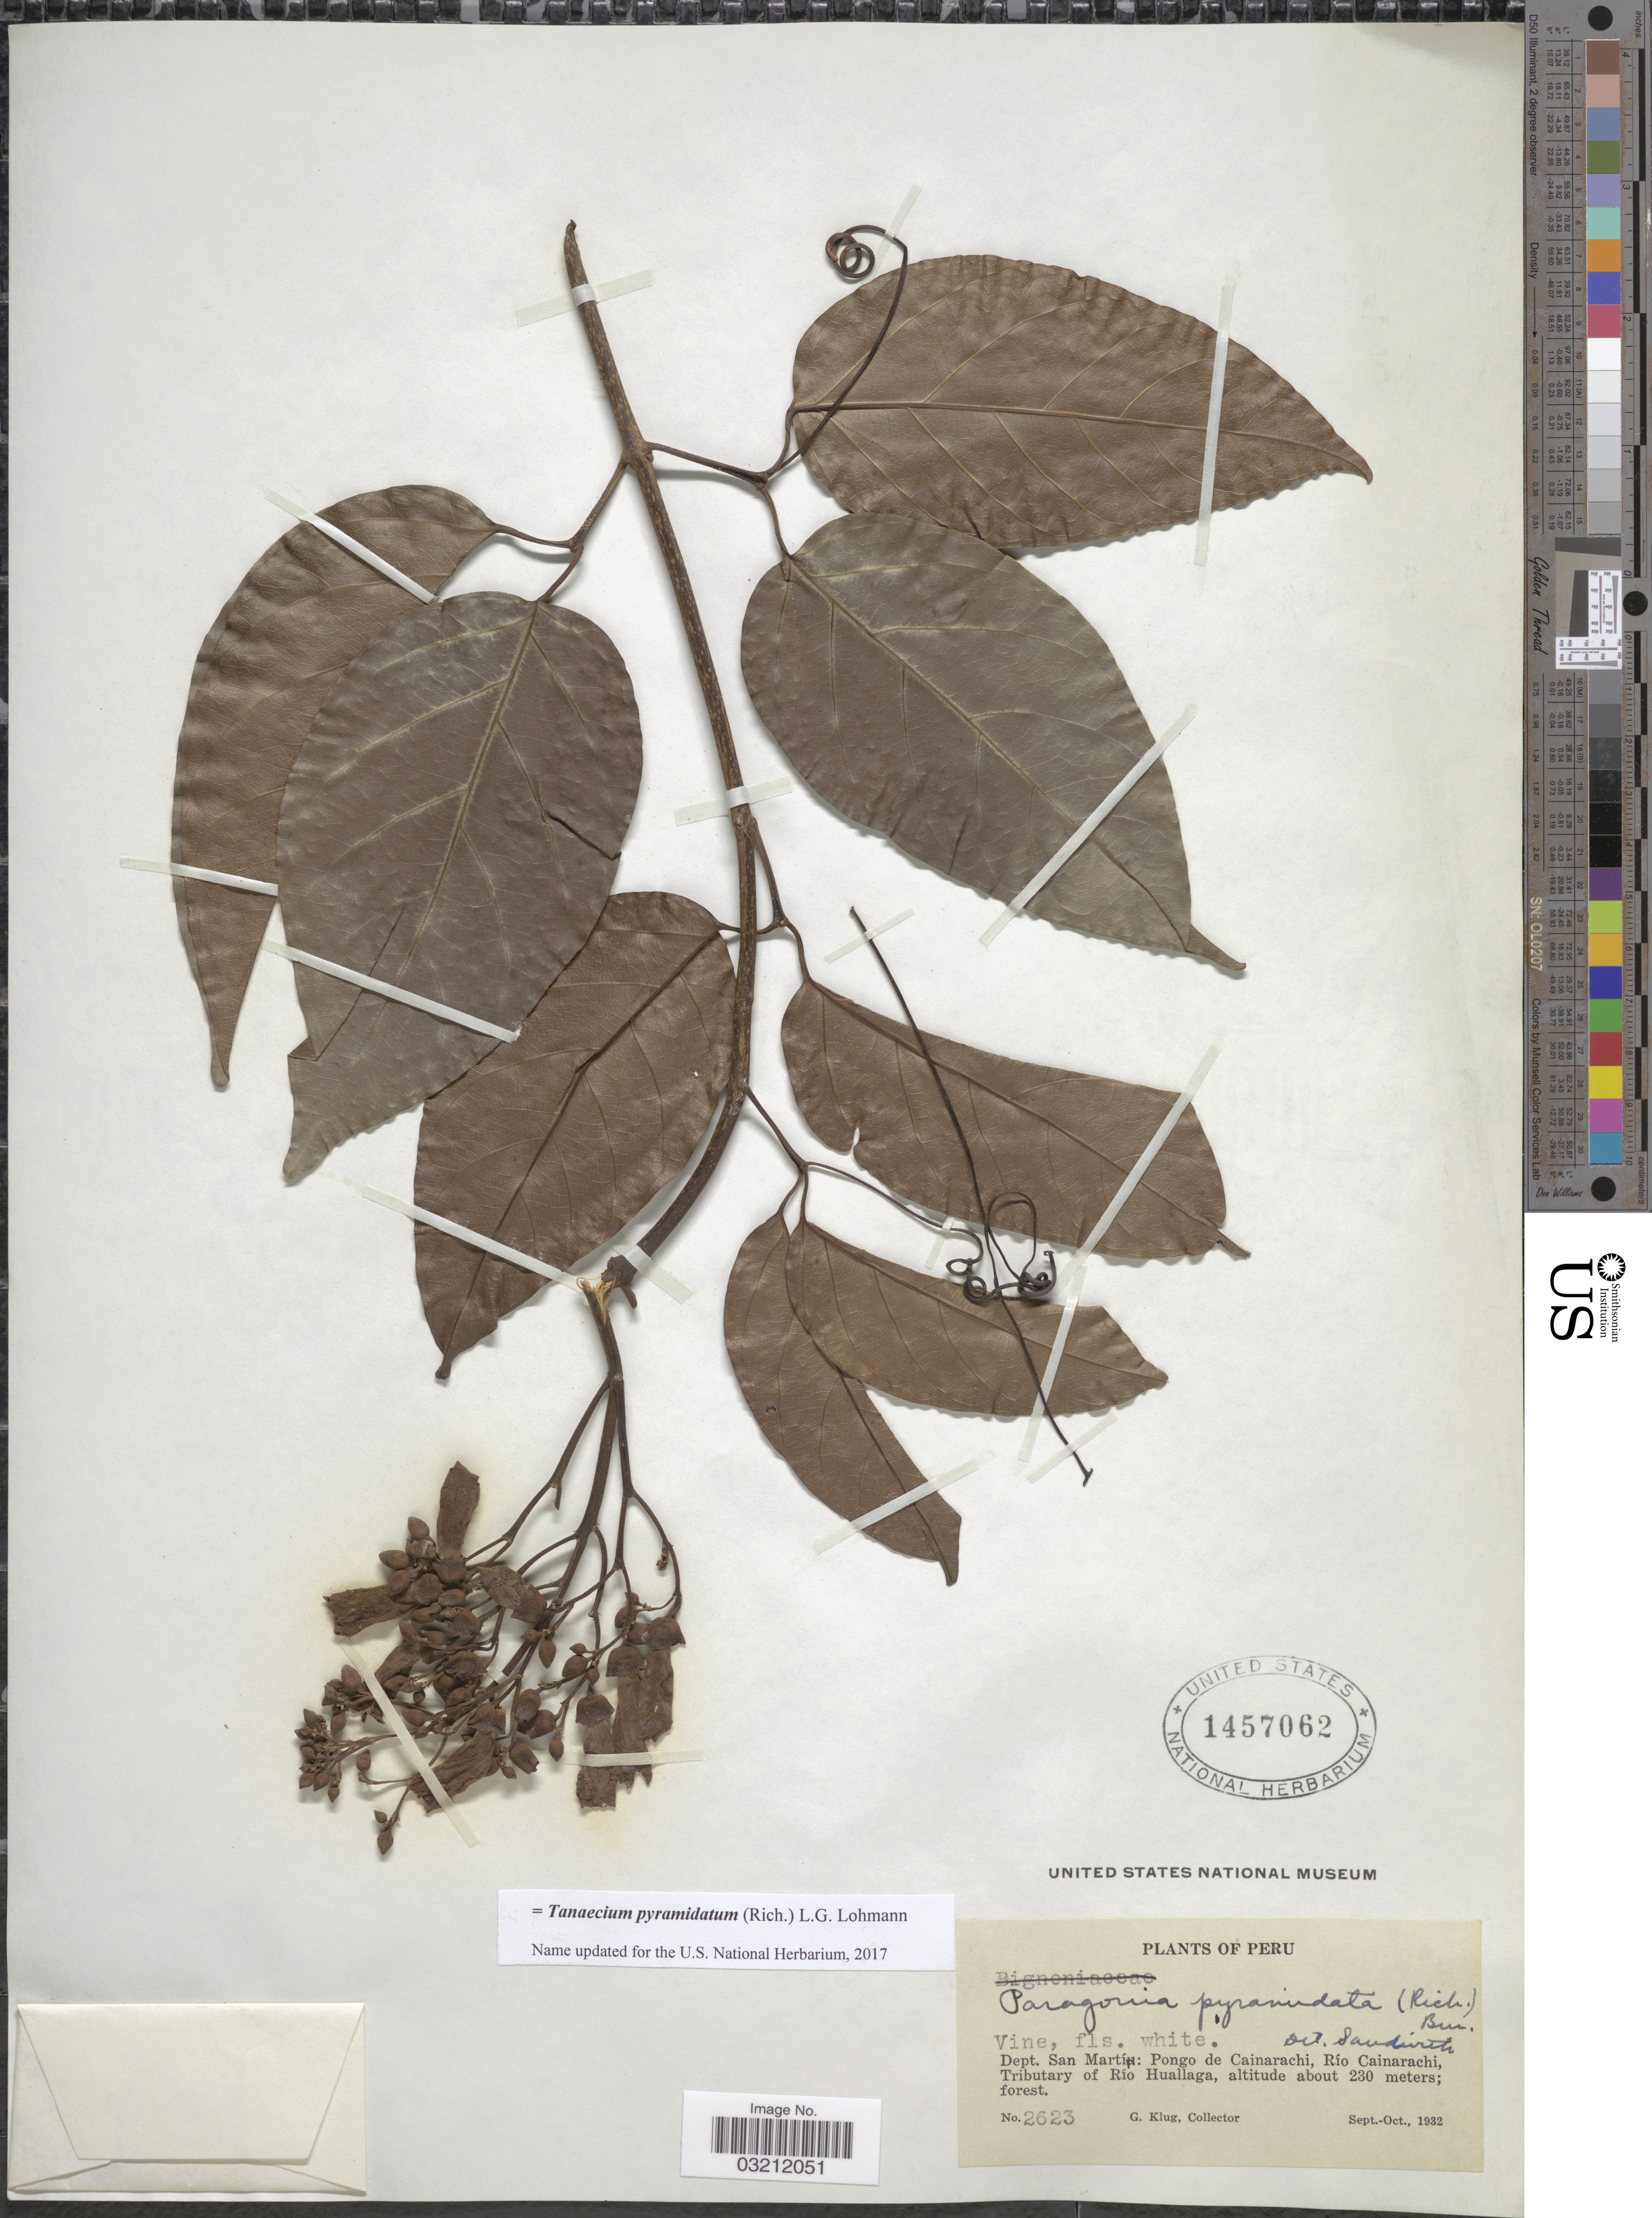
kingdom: Plantae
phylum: Tracheophyta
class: Magnoliopsida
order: Lamiales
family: Bignoniaceae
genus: Tanaecium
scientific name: Tanaecium pyramidatum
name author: (Rich.) L.G. Lohmann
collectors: G. Klug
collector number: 2623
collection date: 1932-09/1932-10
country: Peru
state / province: San Martín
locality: Dept. San Martín: Pongo de Cainarachi, Río Cainarachi, Tributary of Río Huallaga.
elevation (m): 230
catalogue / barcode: US 1457062